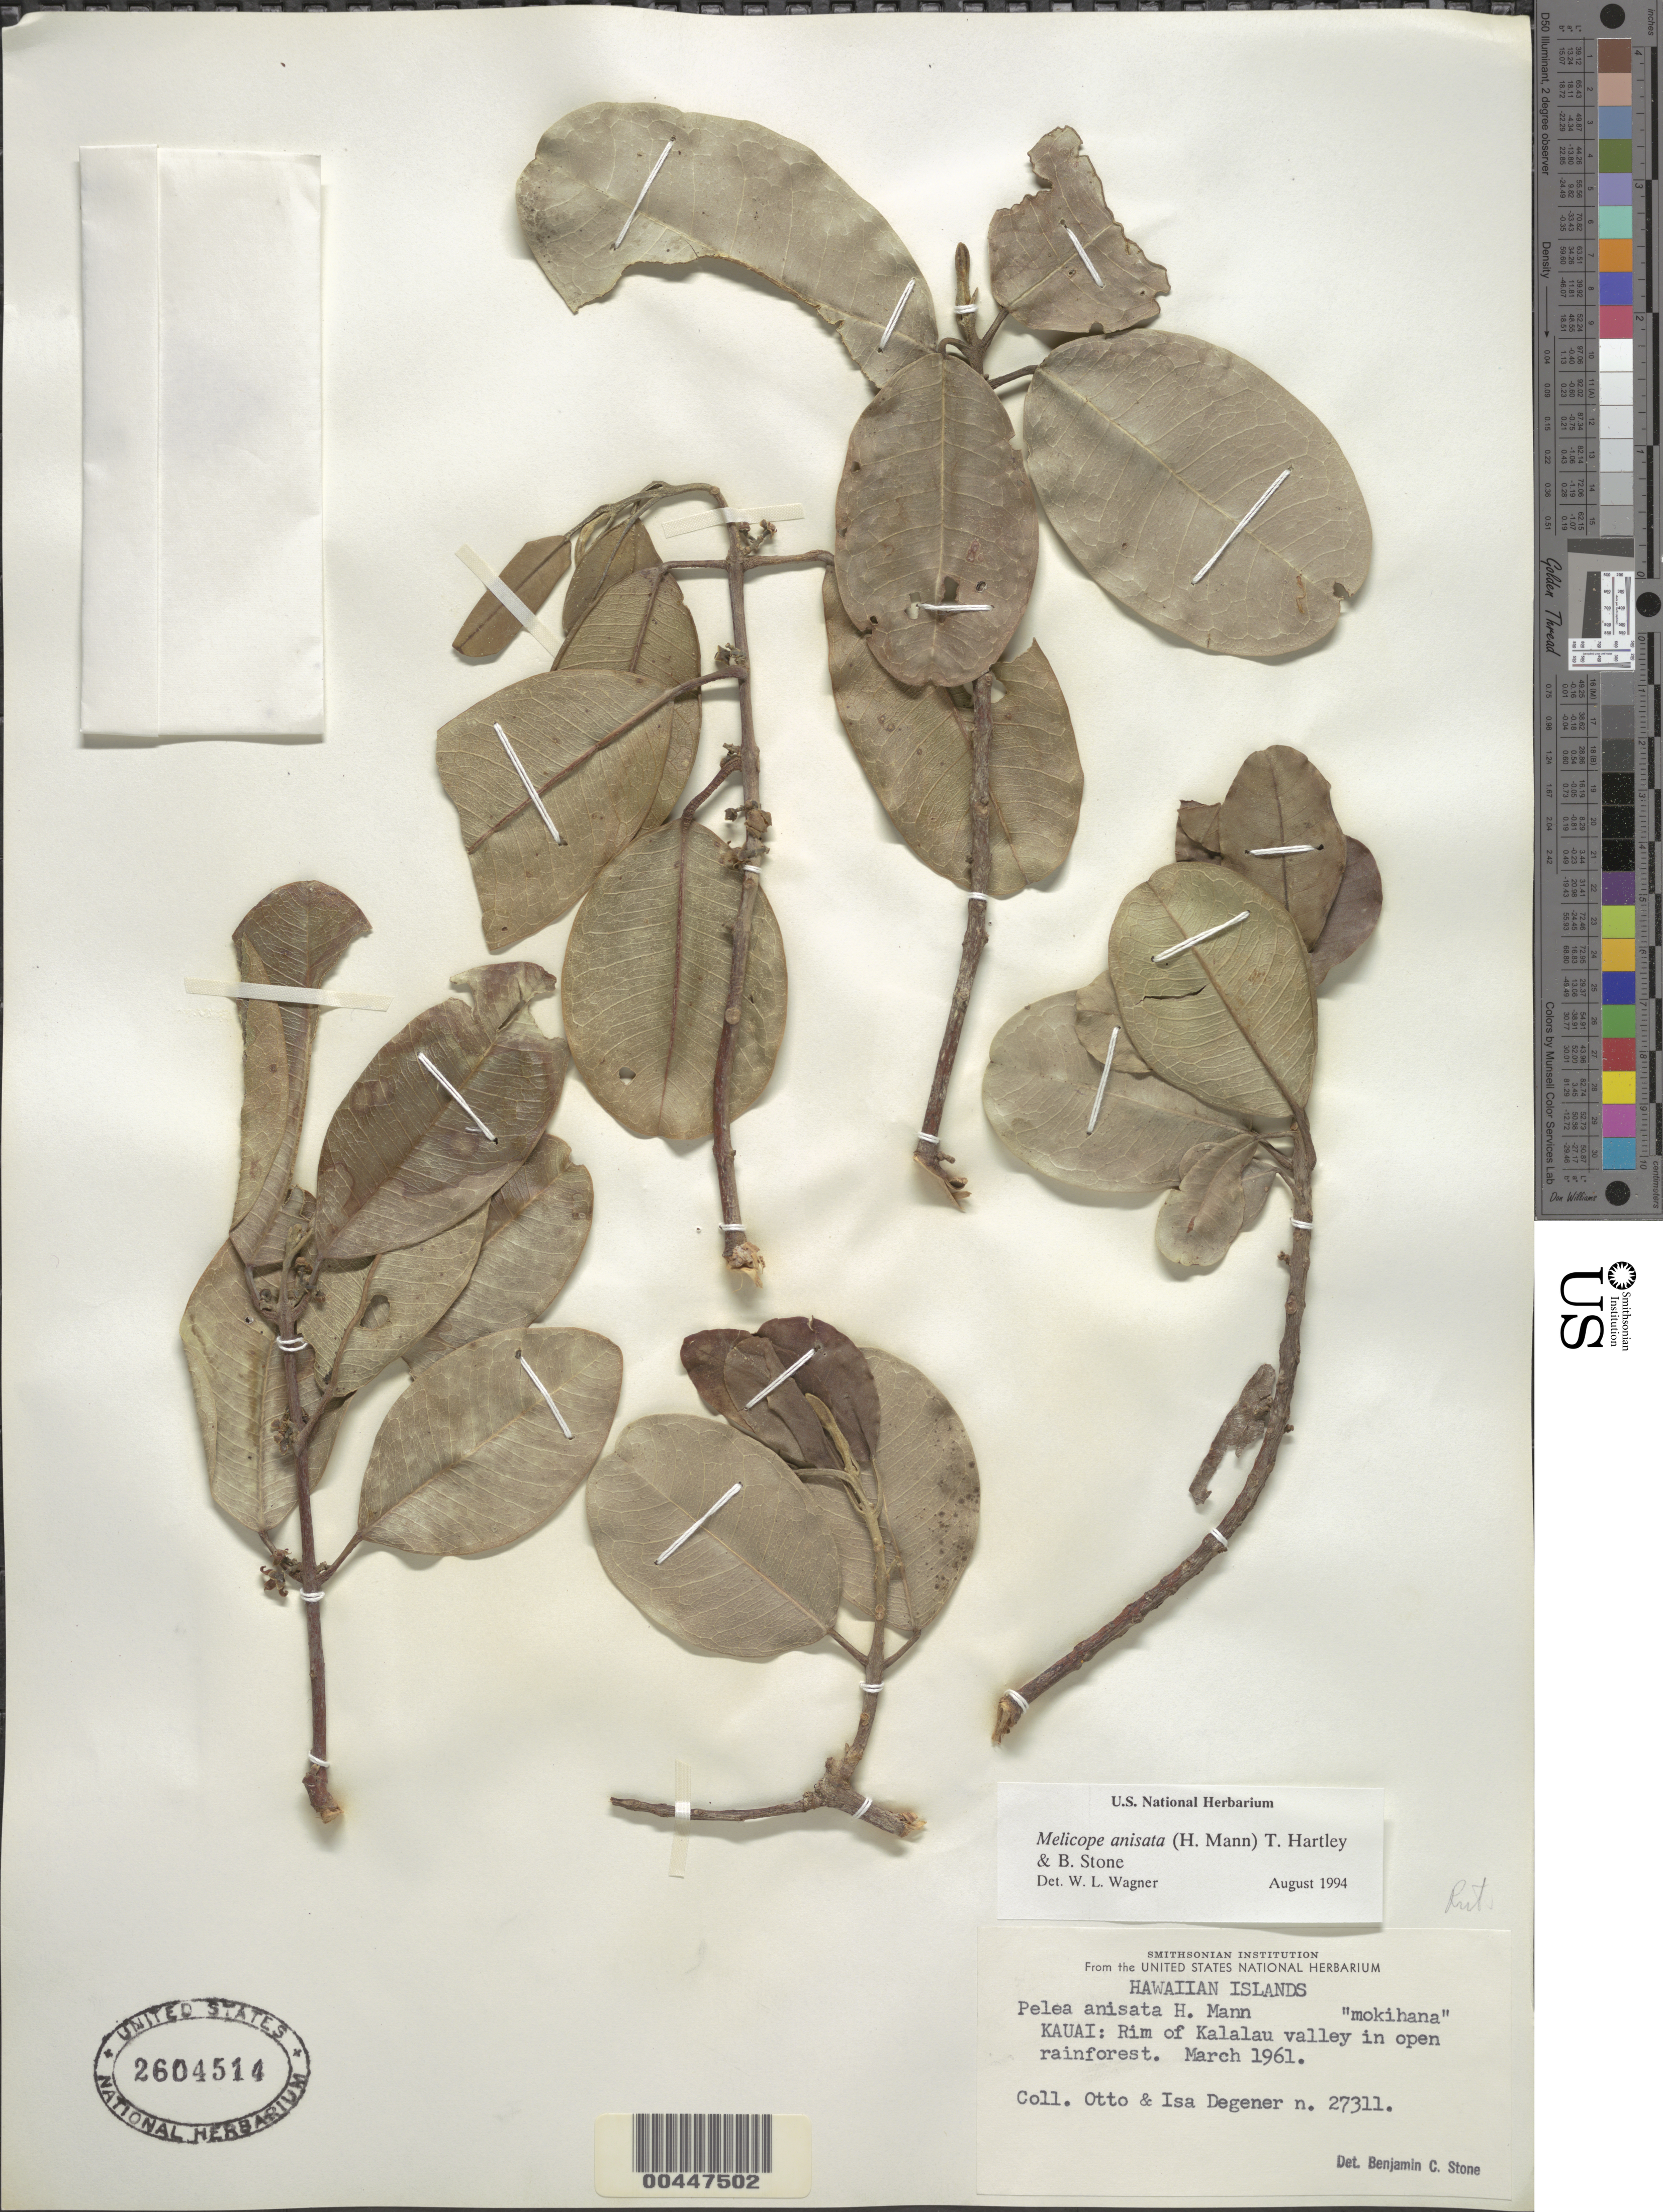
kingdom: Plantae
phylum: Tracheophyta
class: Magnoliopsida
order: Sapindales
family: Rutaceae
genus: Melicope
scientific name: Melicope anisata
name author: (H. Mann) T.G. Hartley & B.C. Stone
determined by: Wagner, W. L., (BOT), Smithsonian Institution - National Museum of Natural History (UNITED STATES)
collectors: O. Degener & I. Degener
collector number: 27311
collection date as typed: Mar 1961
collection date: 1961-03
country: United States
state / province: Hawaii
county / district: Kauai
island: Kaua'i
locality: Rim of Kalalau valley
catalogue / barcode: US 2605414